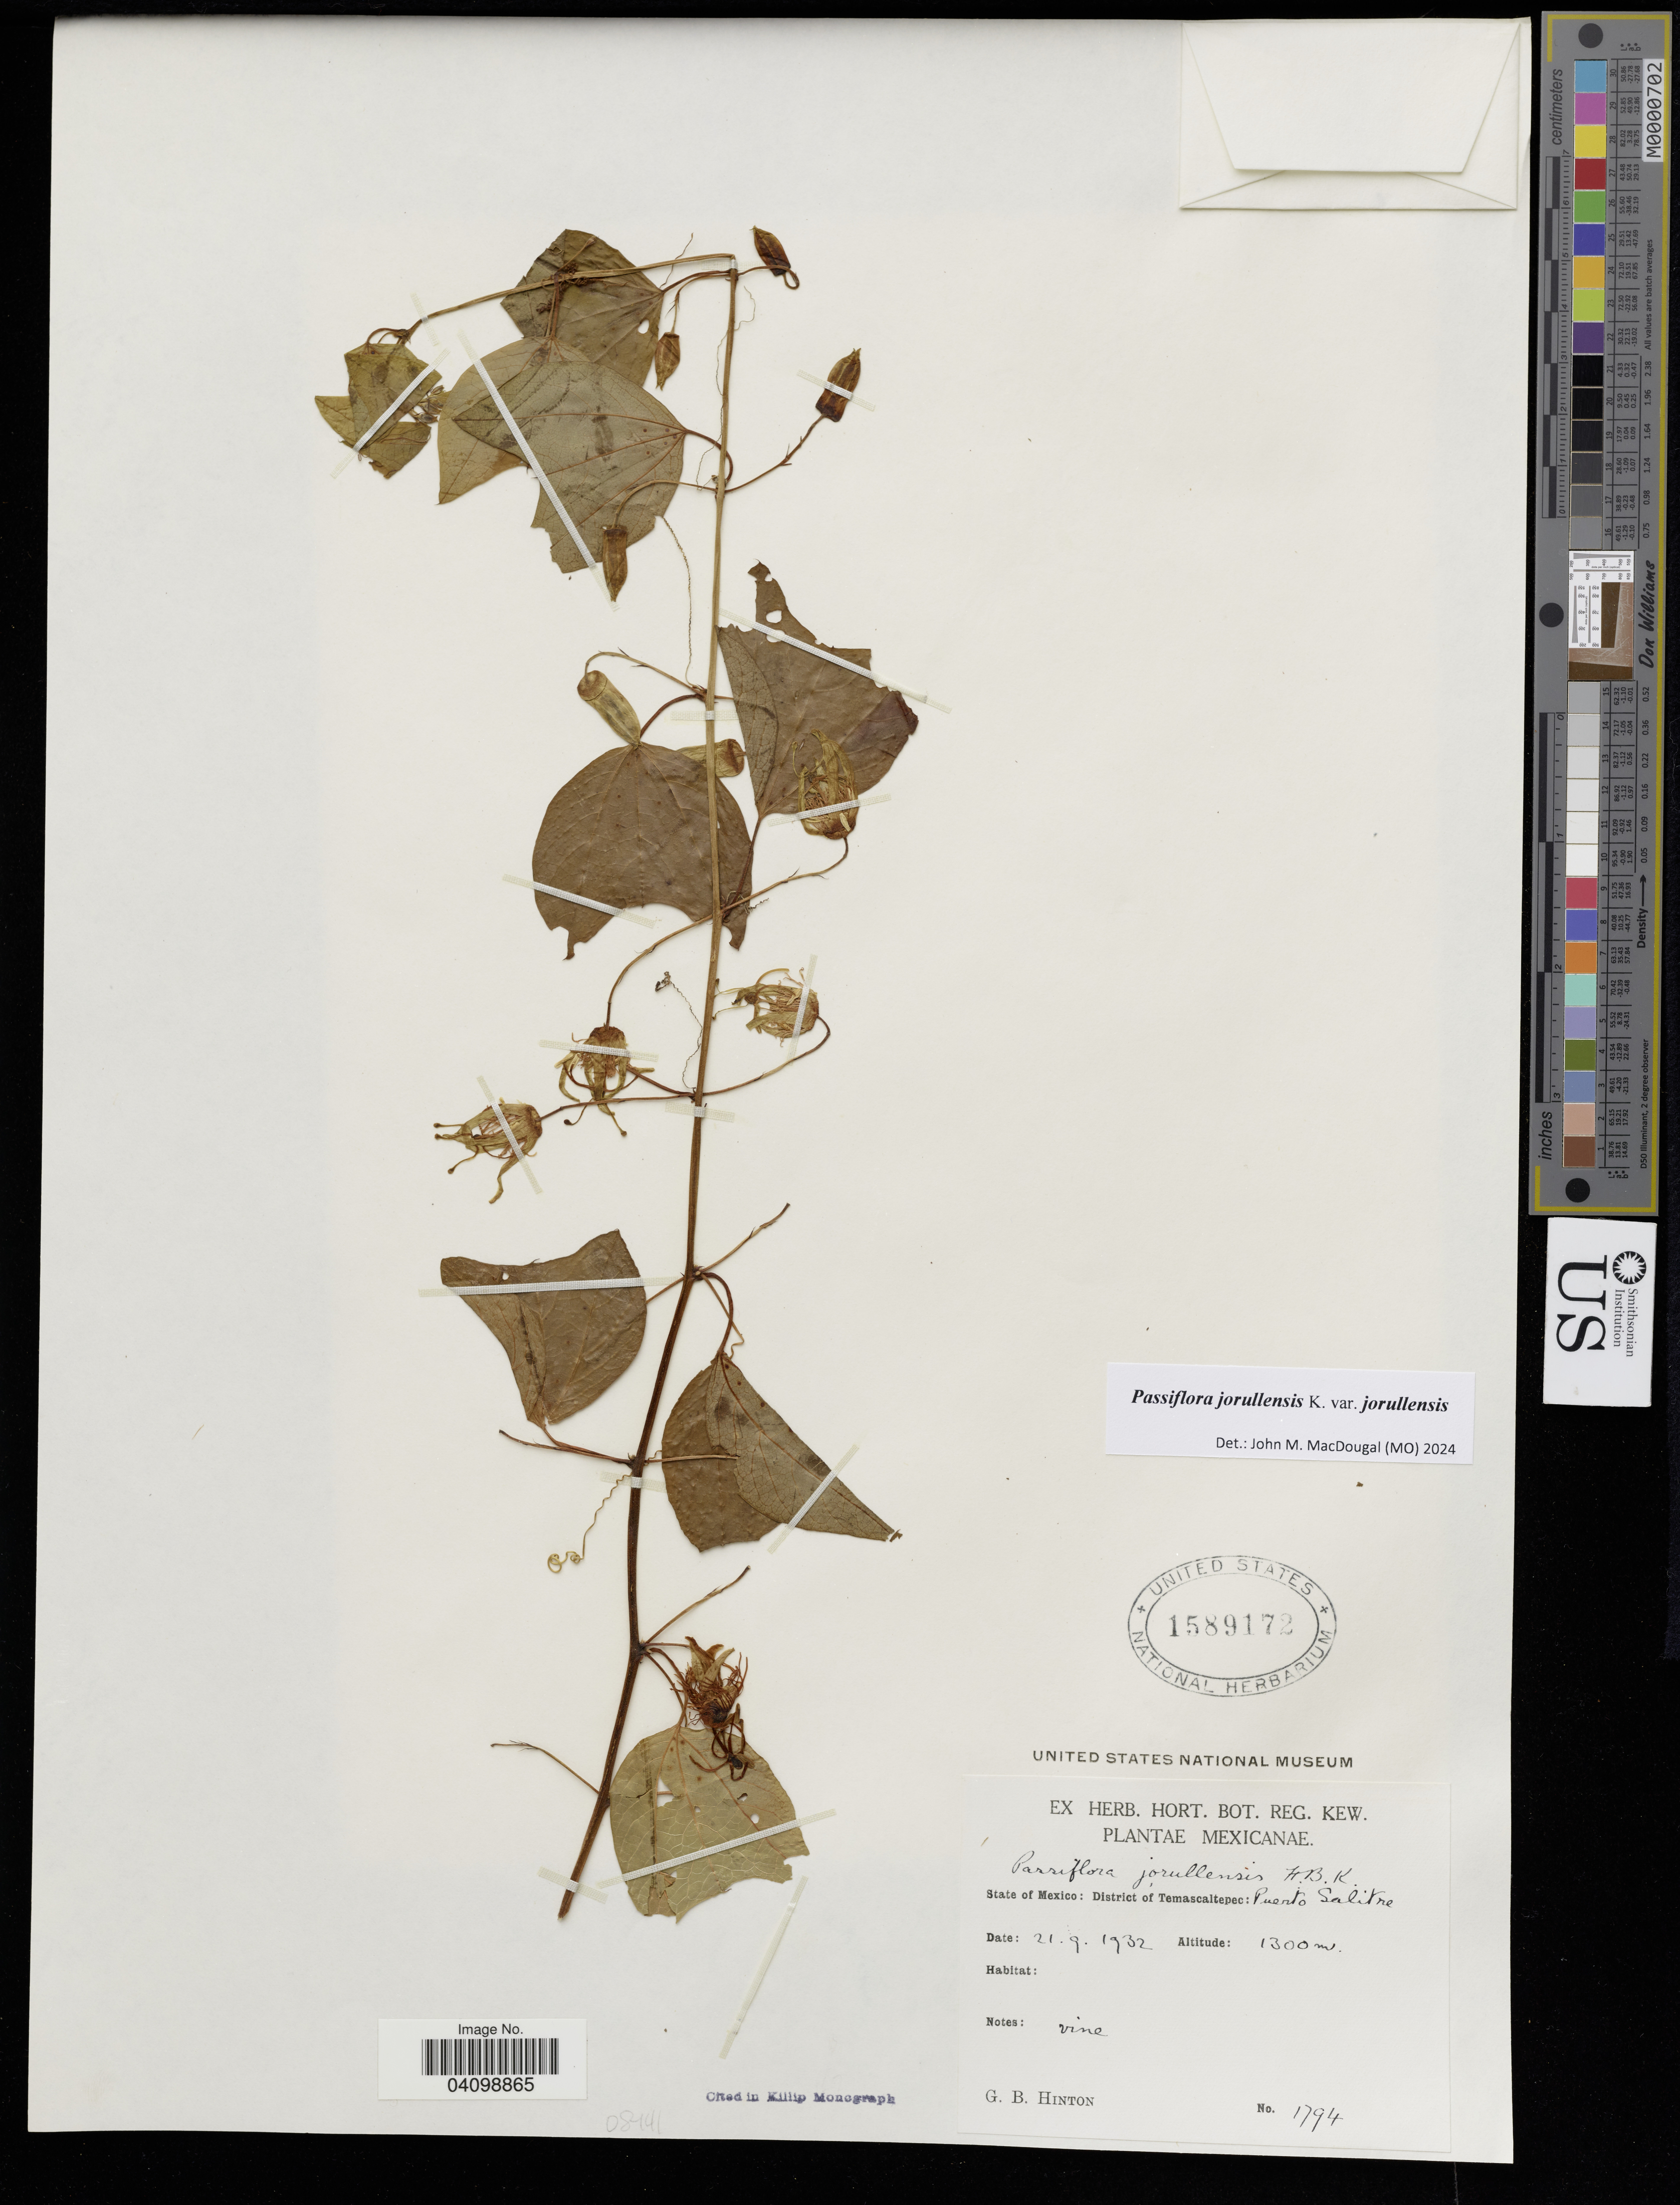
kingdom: Plantae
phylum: Tracheophyta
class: Magnoliopsida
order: Malpighiales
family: Passifloraceae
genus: Passiflora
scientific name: Passiflora jorullensis var. jorullensis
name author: Kunth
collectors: G. B. Hinton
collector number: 1794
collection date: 1932-09-21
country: Mexico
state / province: México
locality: District of Temascaltepec: Puerto Salitre.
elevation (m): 1300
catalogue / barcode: US 1589172